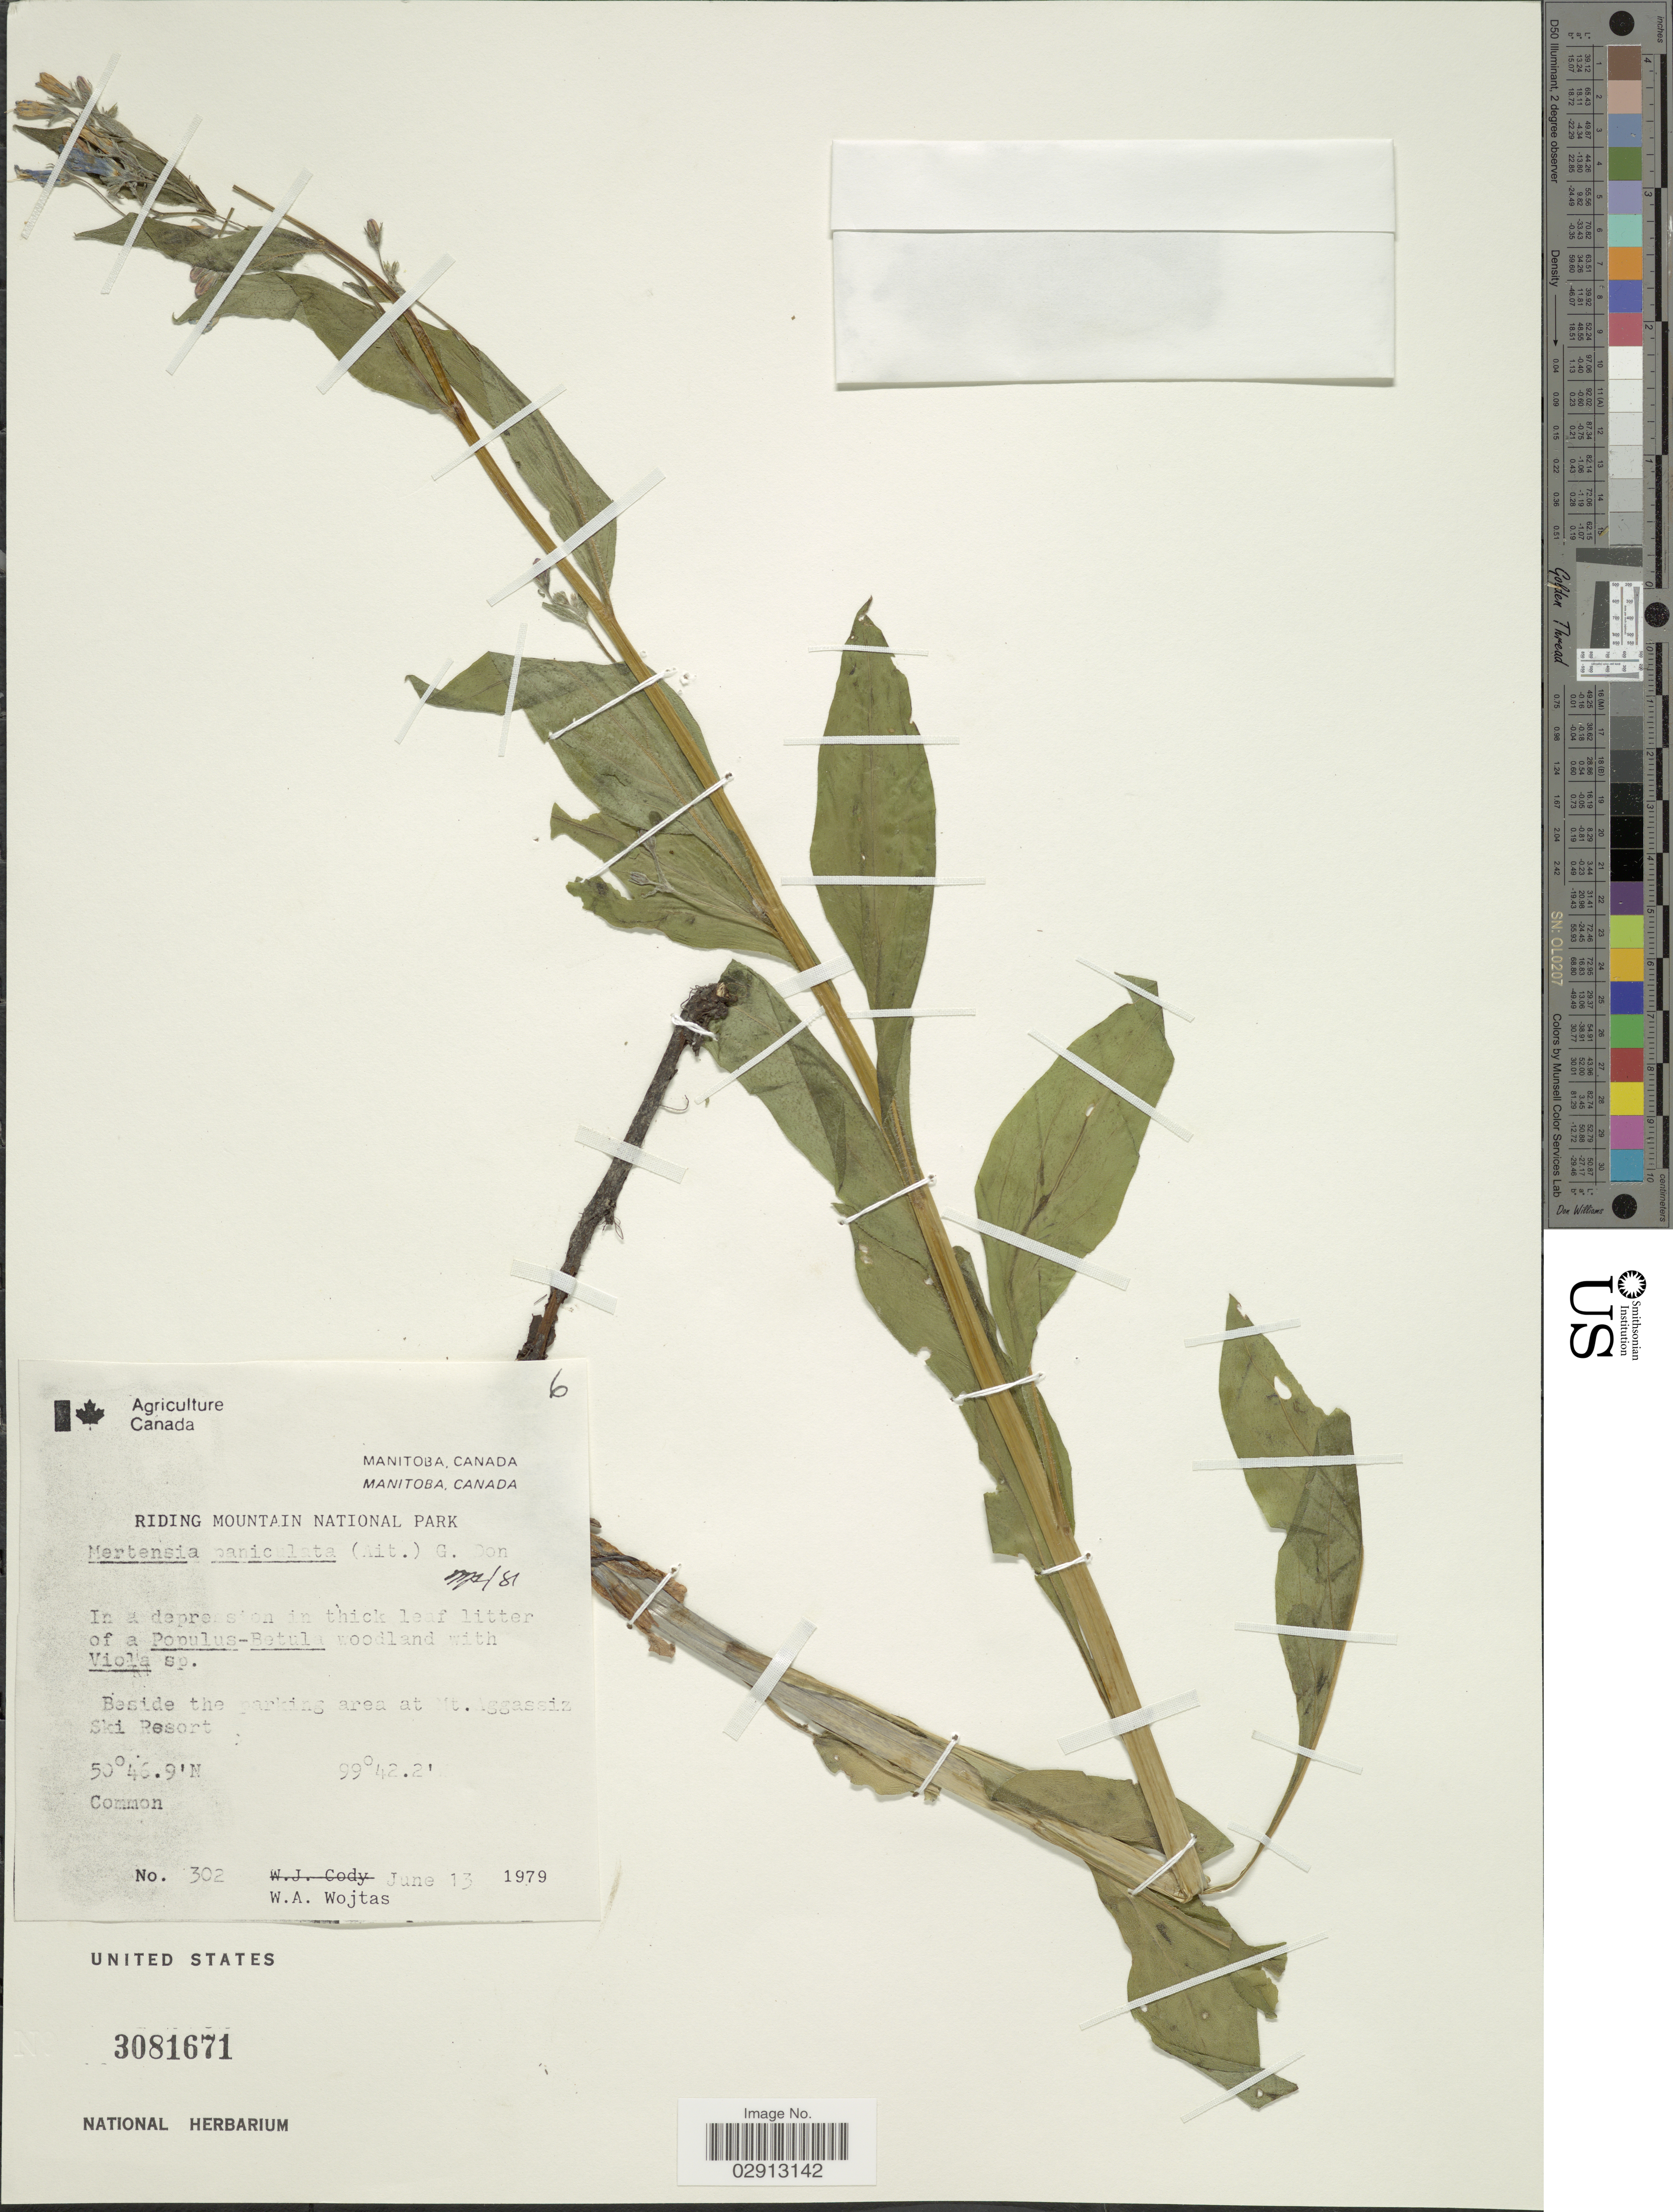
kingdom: Plantae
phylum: Tracheophyta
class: Magnoliopsida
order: Boraginales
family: Boraginaceae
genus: Mertensia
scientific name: Mertensia paniculata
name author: (Aiton) G. Don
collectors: W. Wojtas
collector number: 302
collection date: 1979-06-13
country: Canada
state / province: Manitoba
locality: Riding Mountain National Park. Beside the parking area at Mt. Aggassiz Ski Resort.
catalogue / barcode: US 3081671